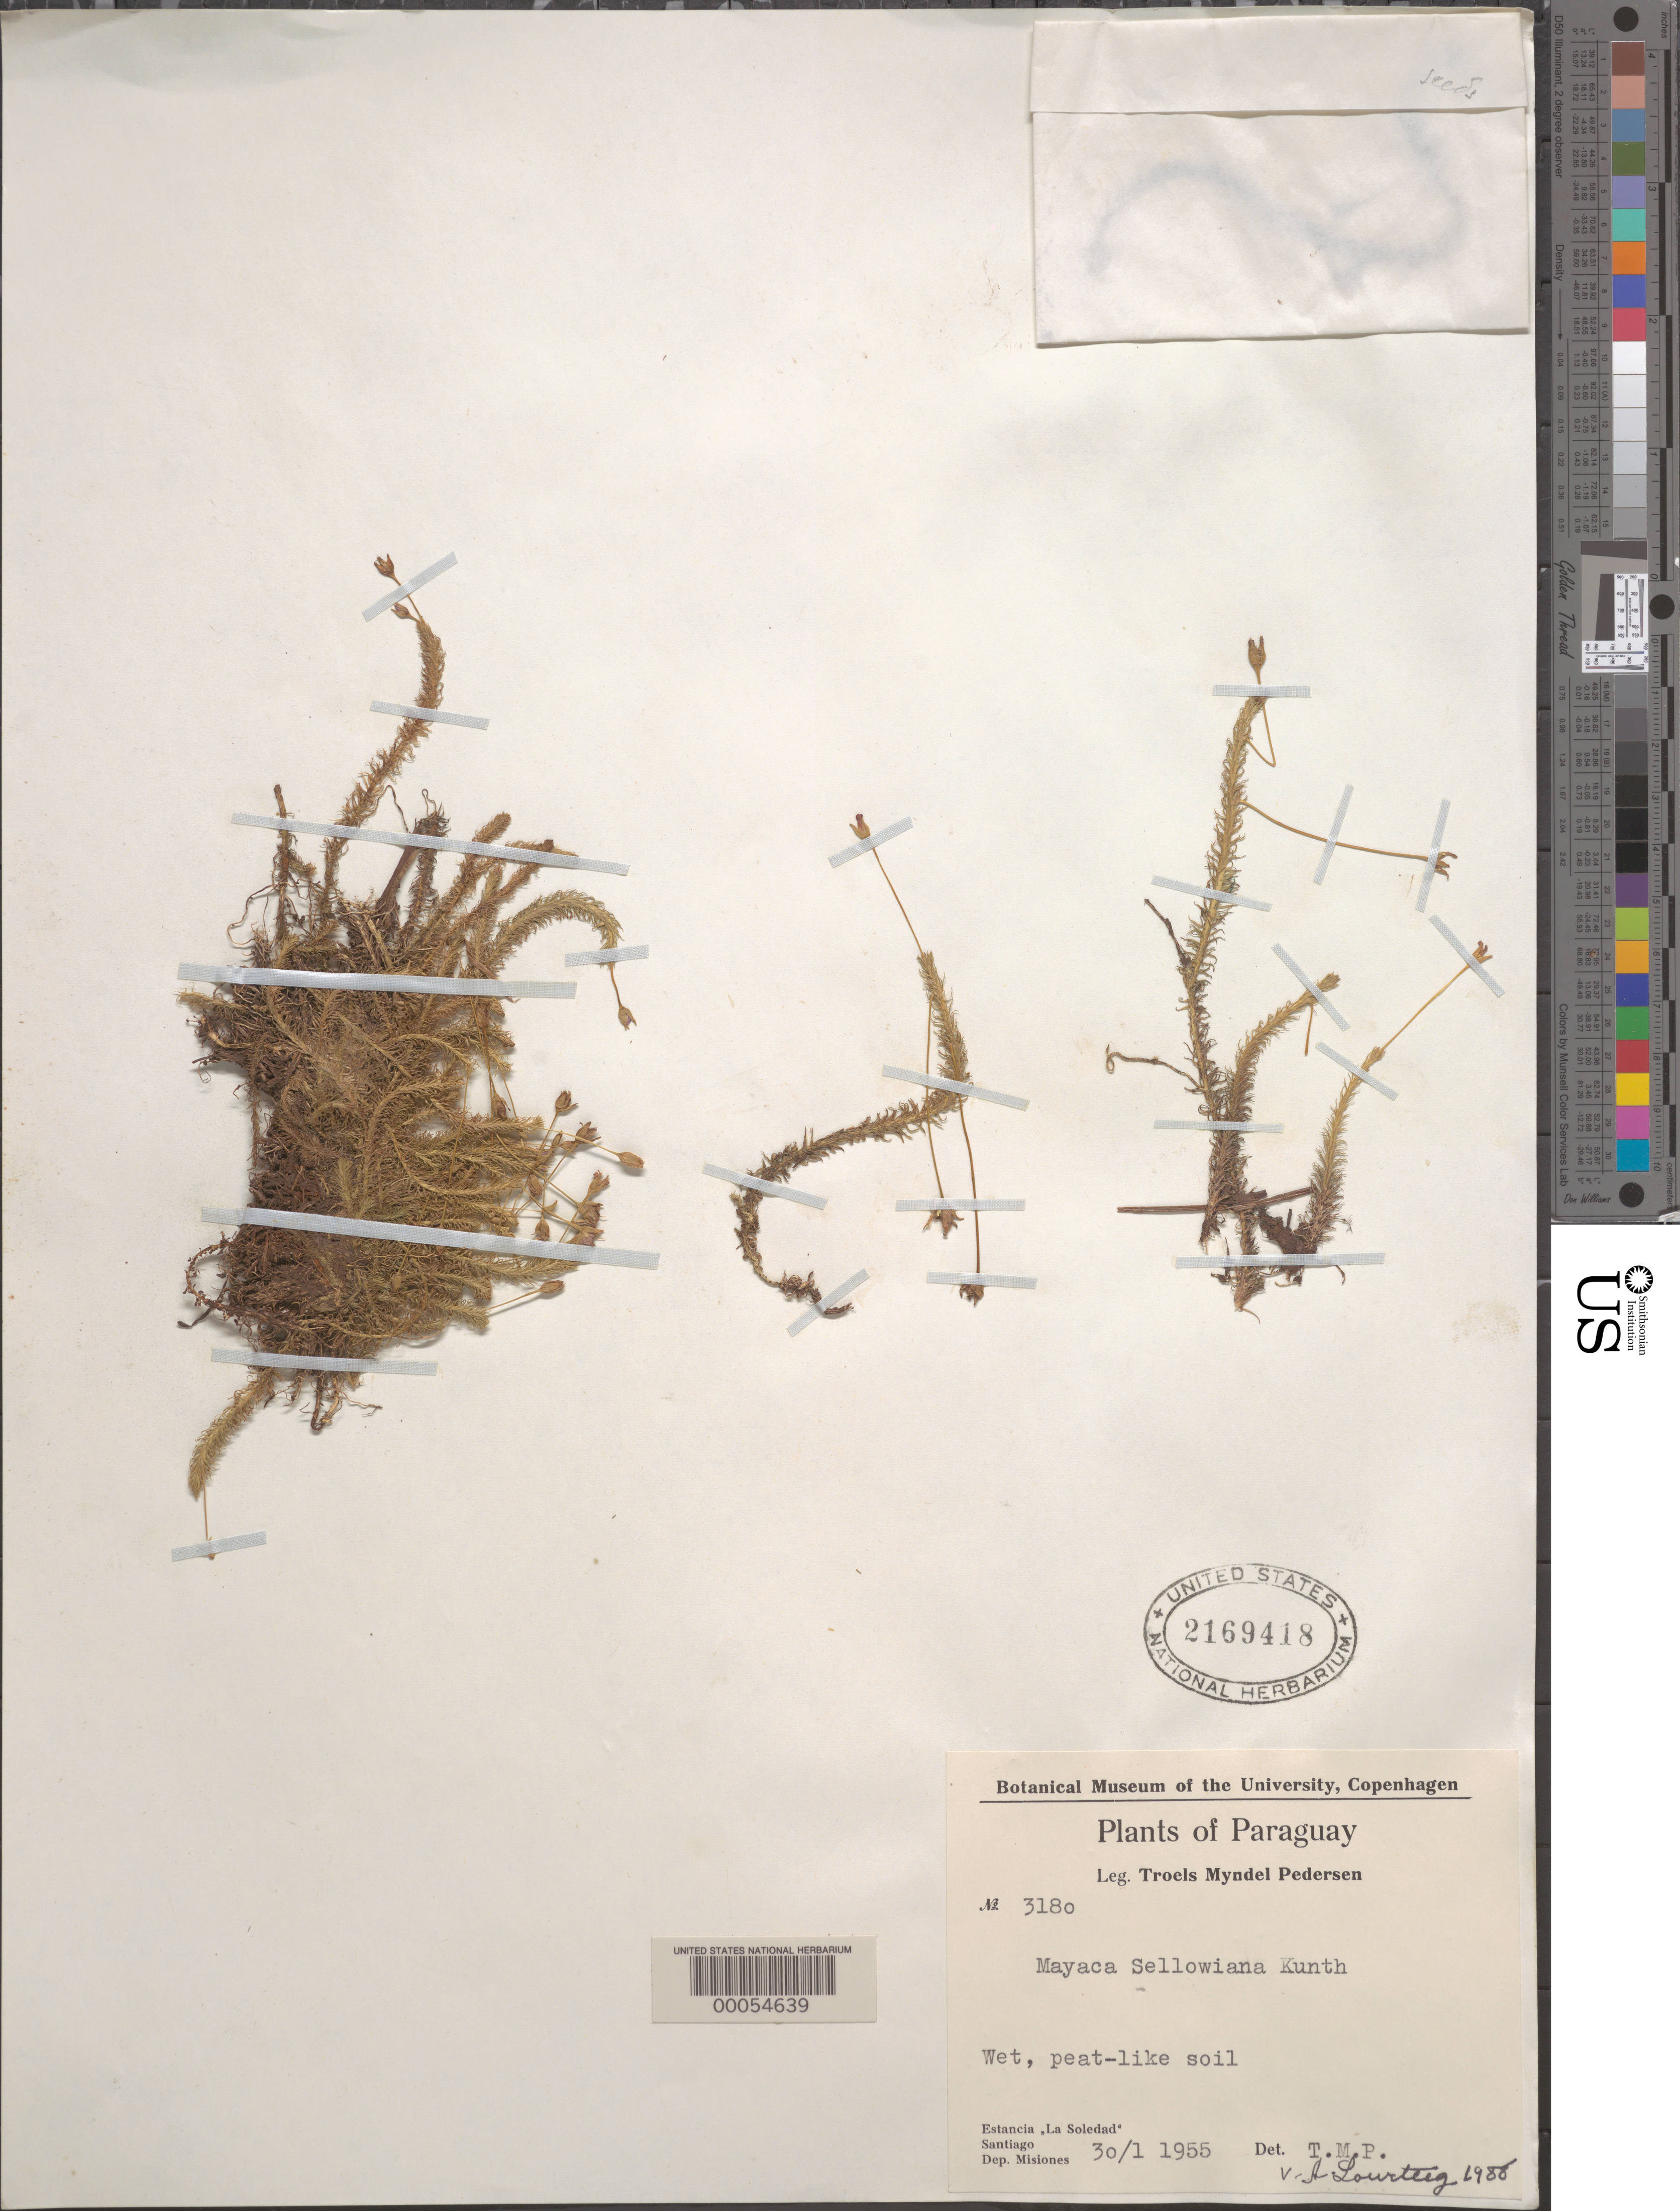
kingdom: Plantae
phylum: Tracheophyta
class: Liliopsida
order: Poales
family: Mayacaceae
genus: Mayaca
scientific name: Mayaca sellowiana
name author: Kunth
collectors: T. M. Pedersen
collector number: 3180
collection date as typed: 30 Jan 1955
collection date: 1955-01-30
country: Paraguay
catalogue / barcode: US 2169418